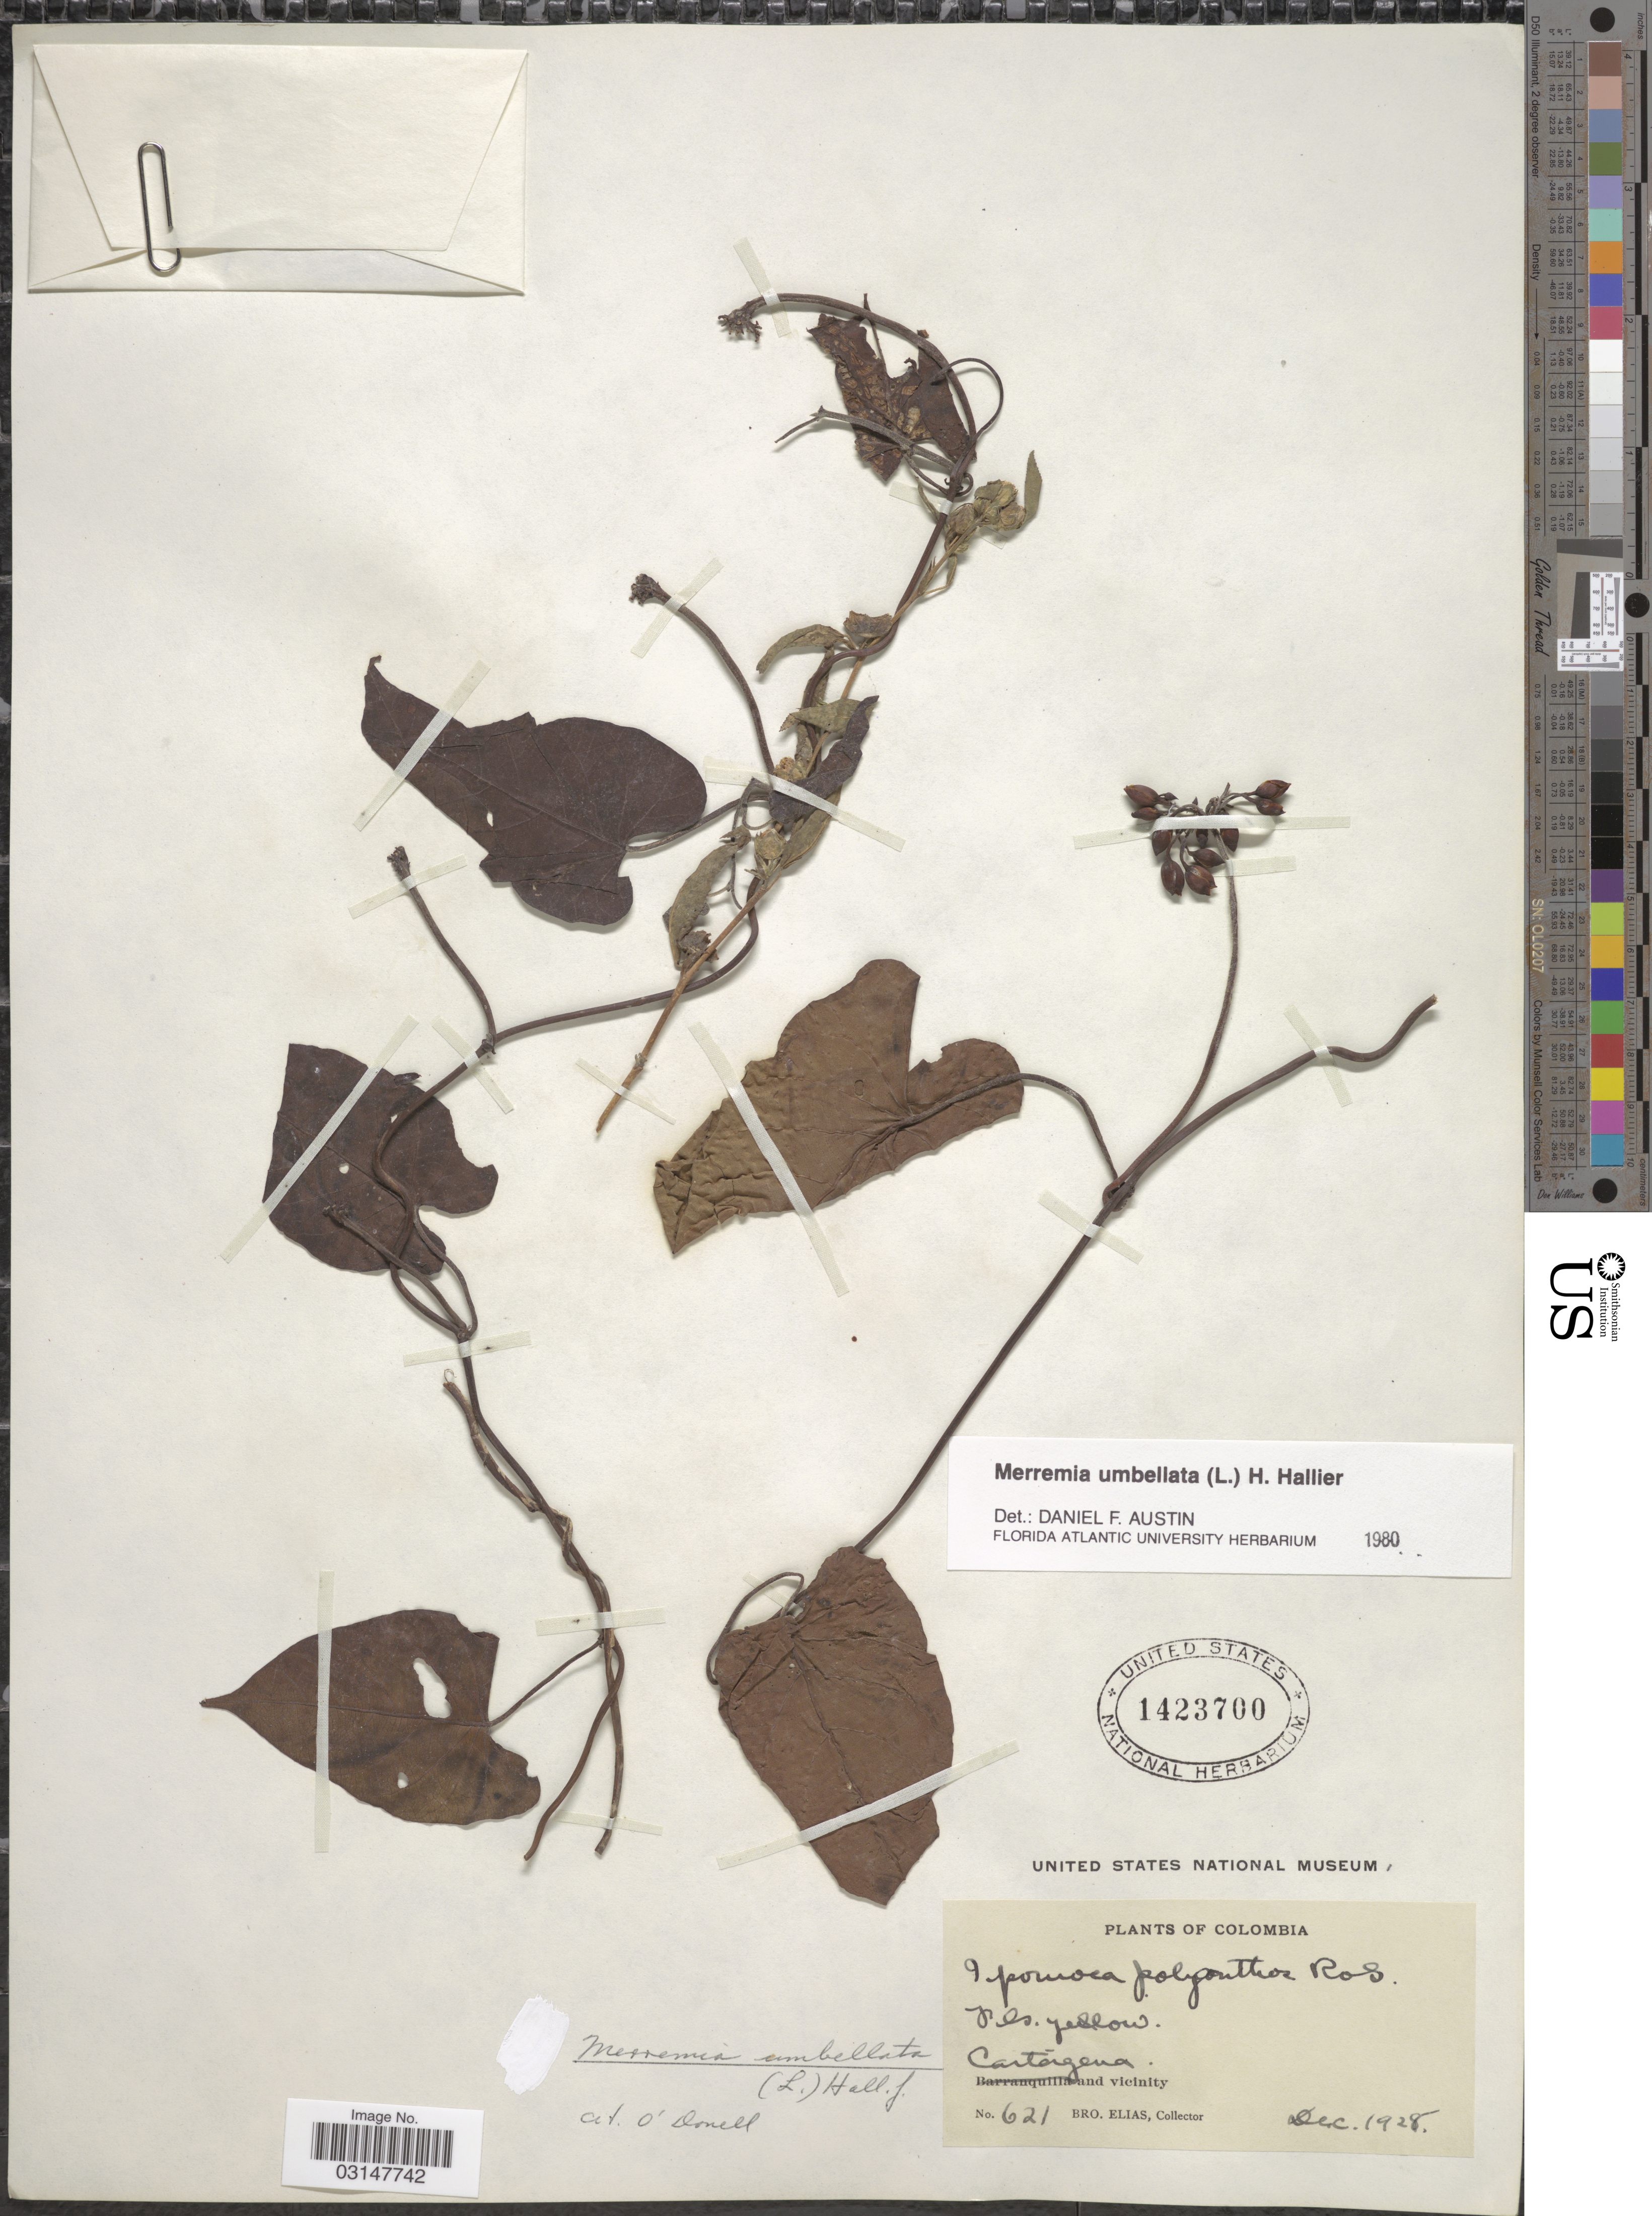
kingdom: Plantae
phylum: Tracheophyta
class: Magnoliopsida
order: Solanales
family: Convolvulaceae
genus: Camonea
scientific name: Camonea umbellata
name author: (L.) A. R. Simões & Staples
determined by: Strong, Mark T., (BOT), Smithsonian Institution - National Museum of Natural History (UNITED STATES)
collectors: Bro. Elias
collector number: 621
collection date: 1928-12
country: Colombia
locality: Cartágena and vicinity.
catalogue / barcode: US 1423700